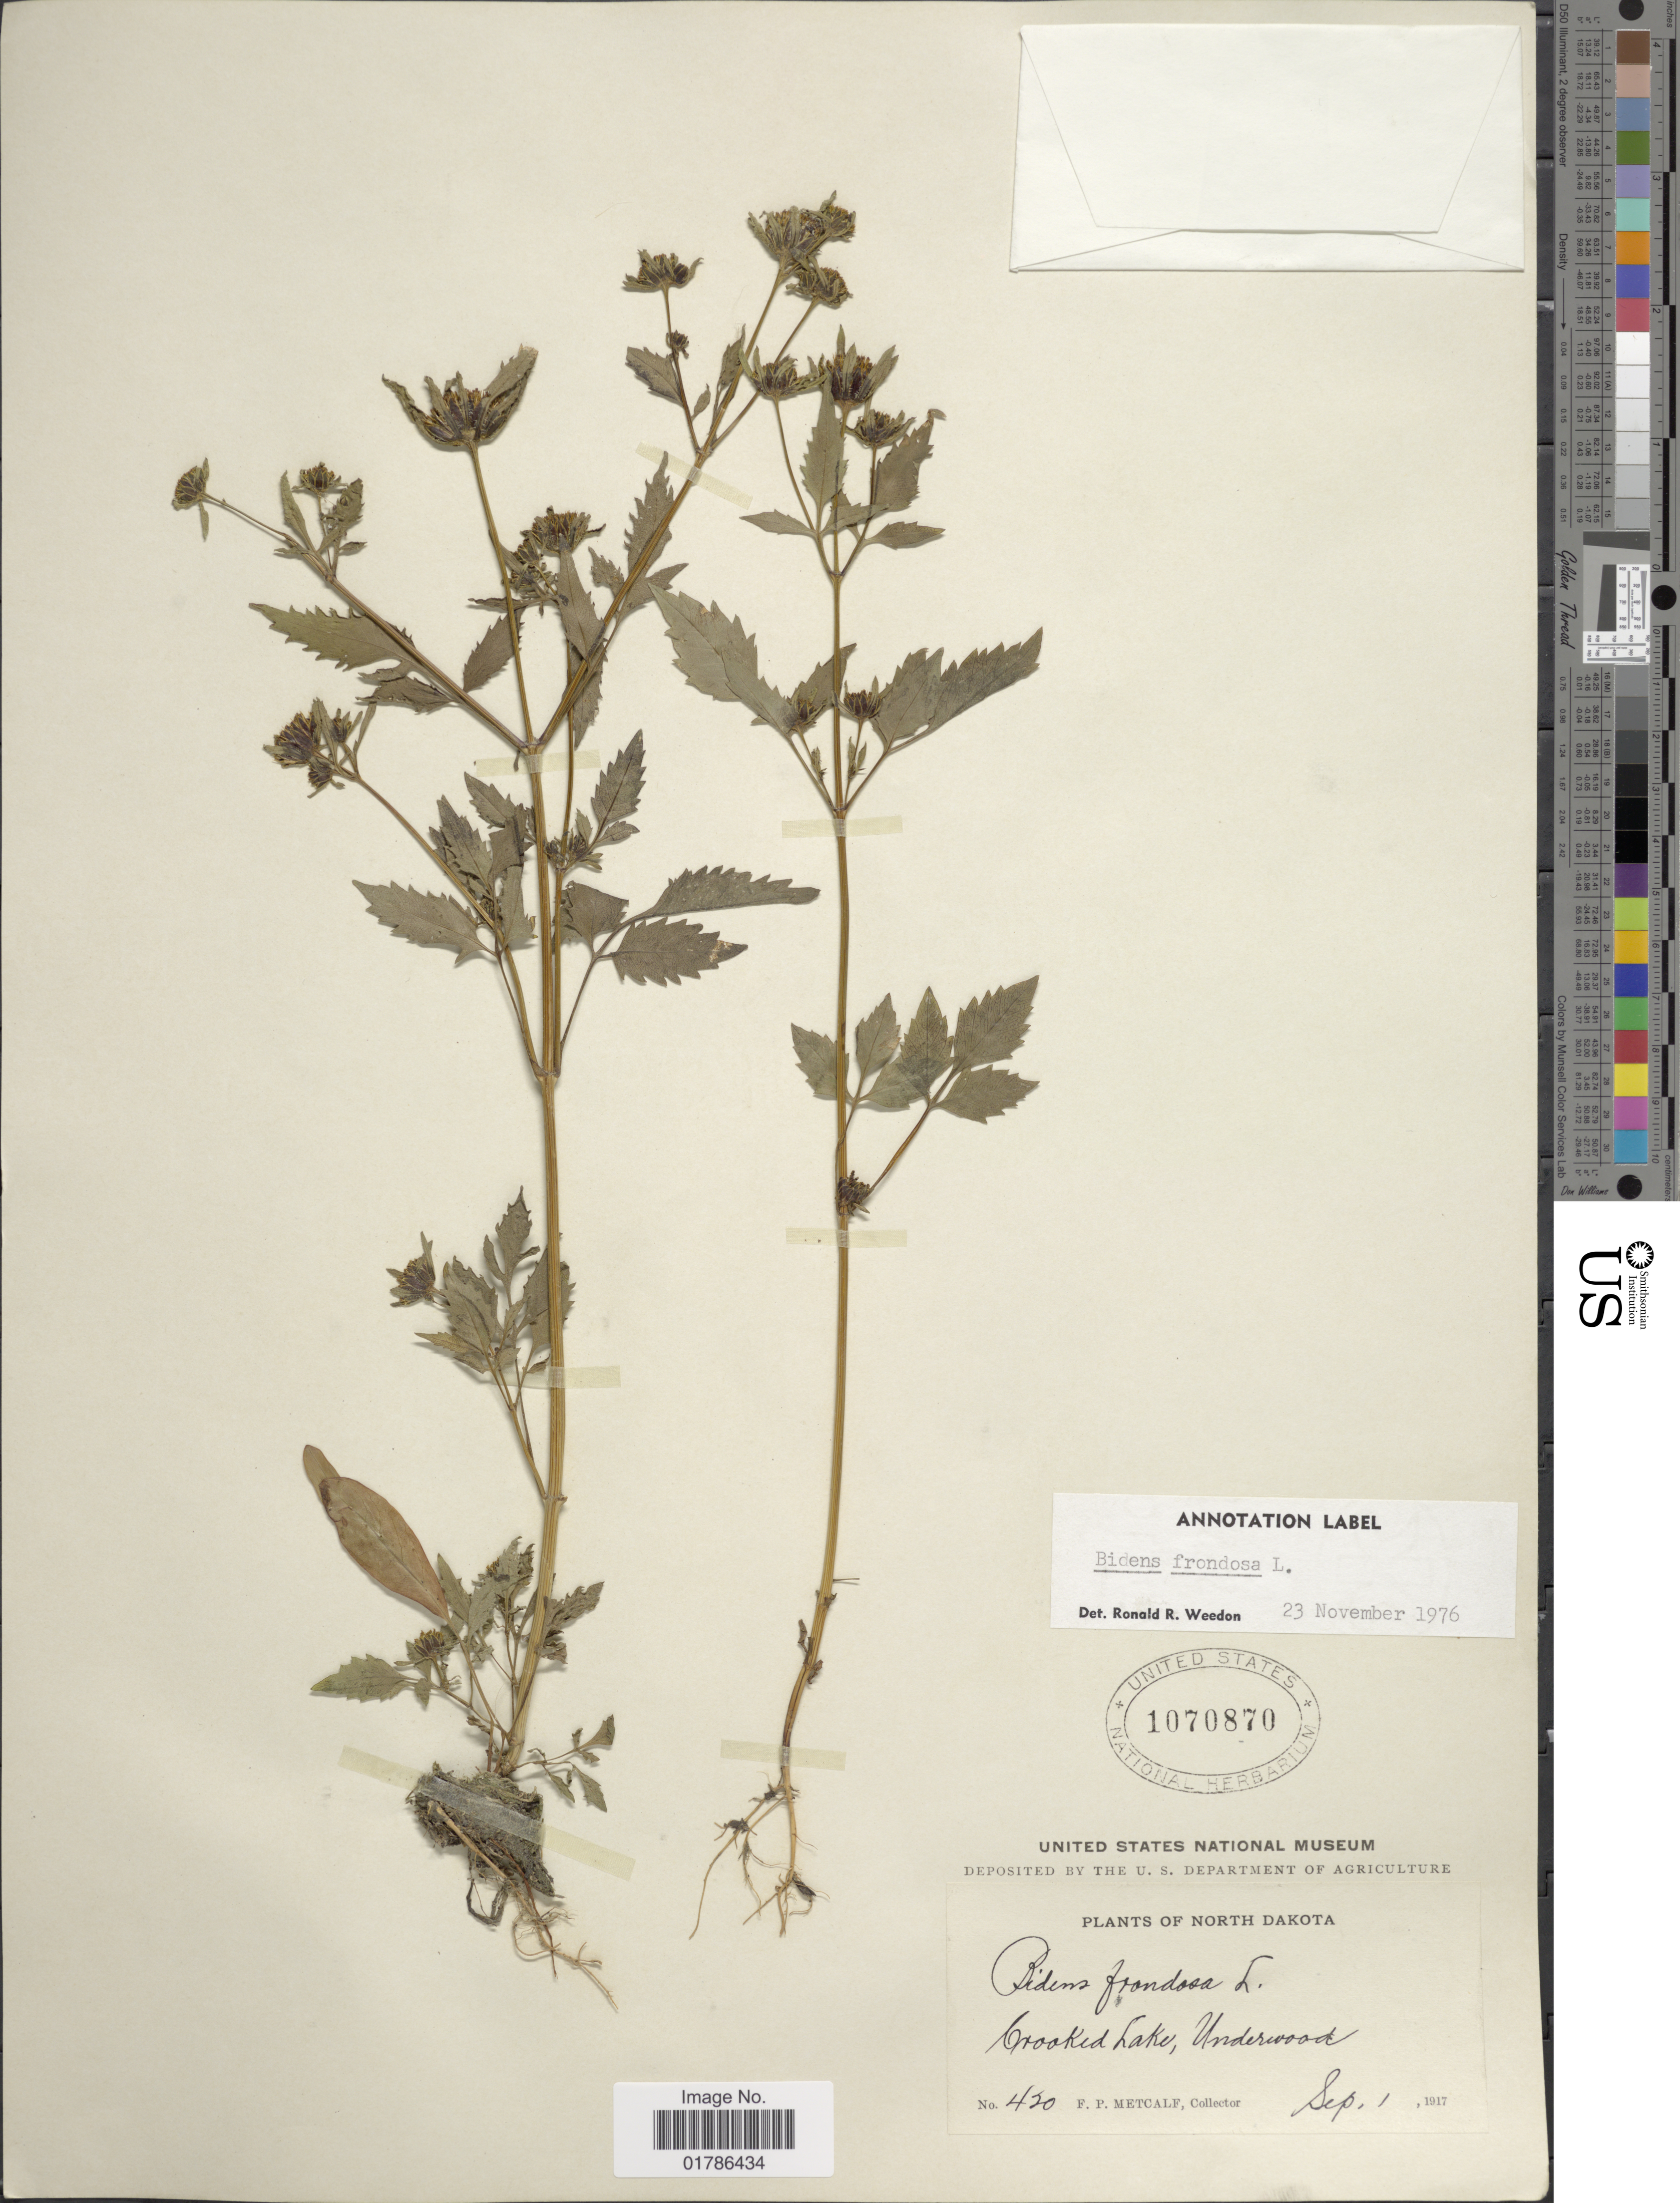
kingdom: Plantae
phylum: Tracheophyta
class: Magnoliopsida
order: Asterales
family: Asteraceae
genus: Bidens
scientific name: Bidens frondosa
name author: L.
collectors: F. Metcalf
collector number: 430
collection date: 1917-09-01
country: United States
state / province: North Dakota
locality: Crooked Lake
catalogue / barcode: US 1070870